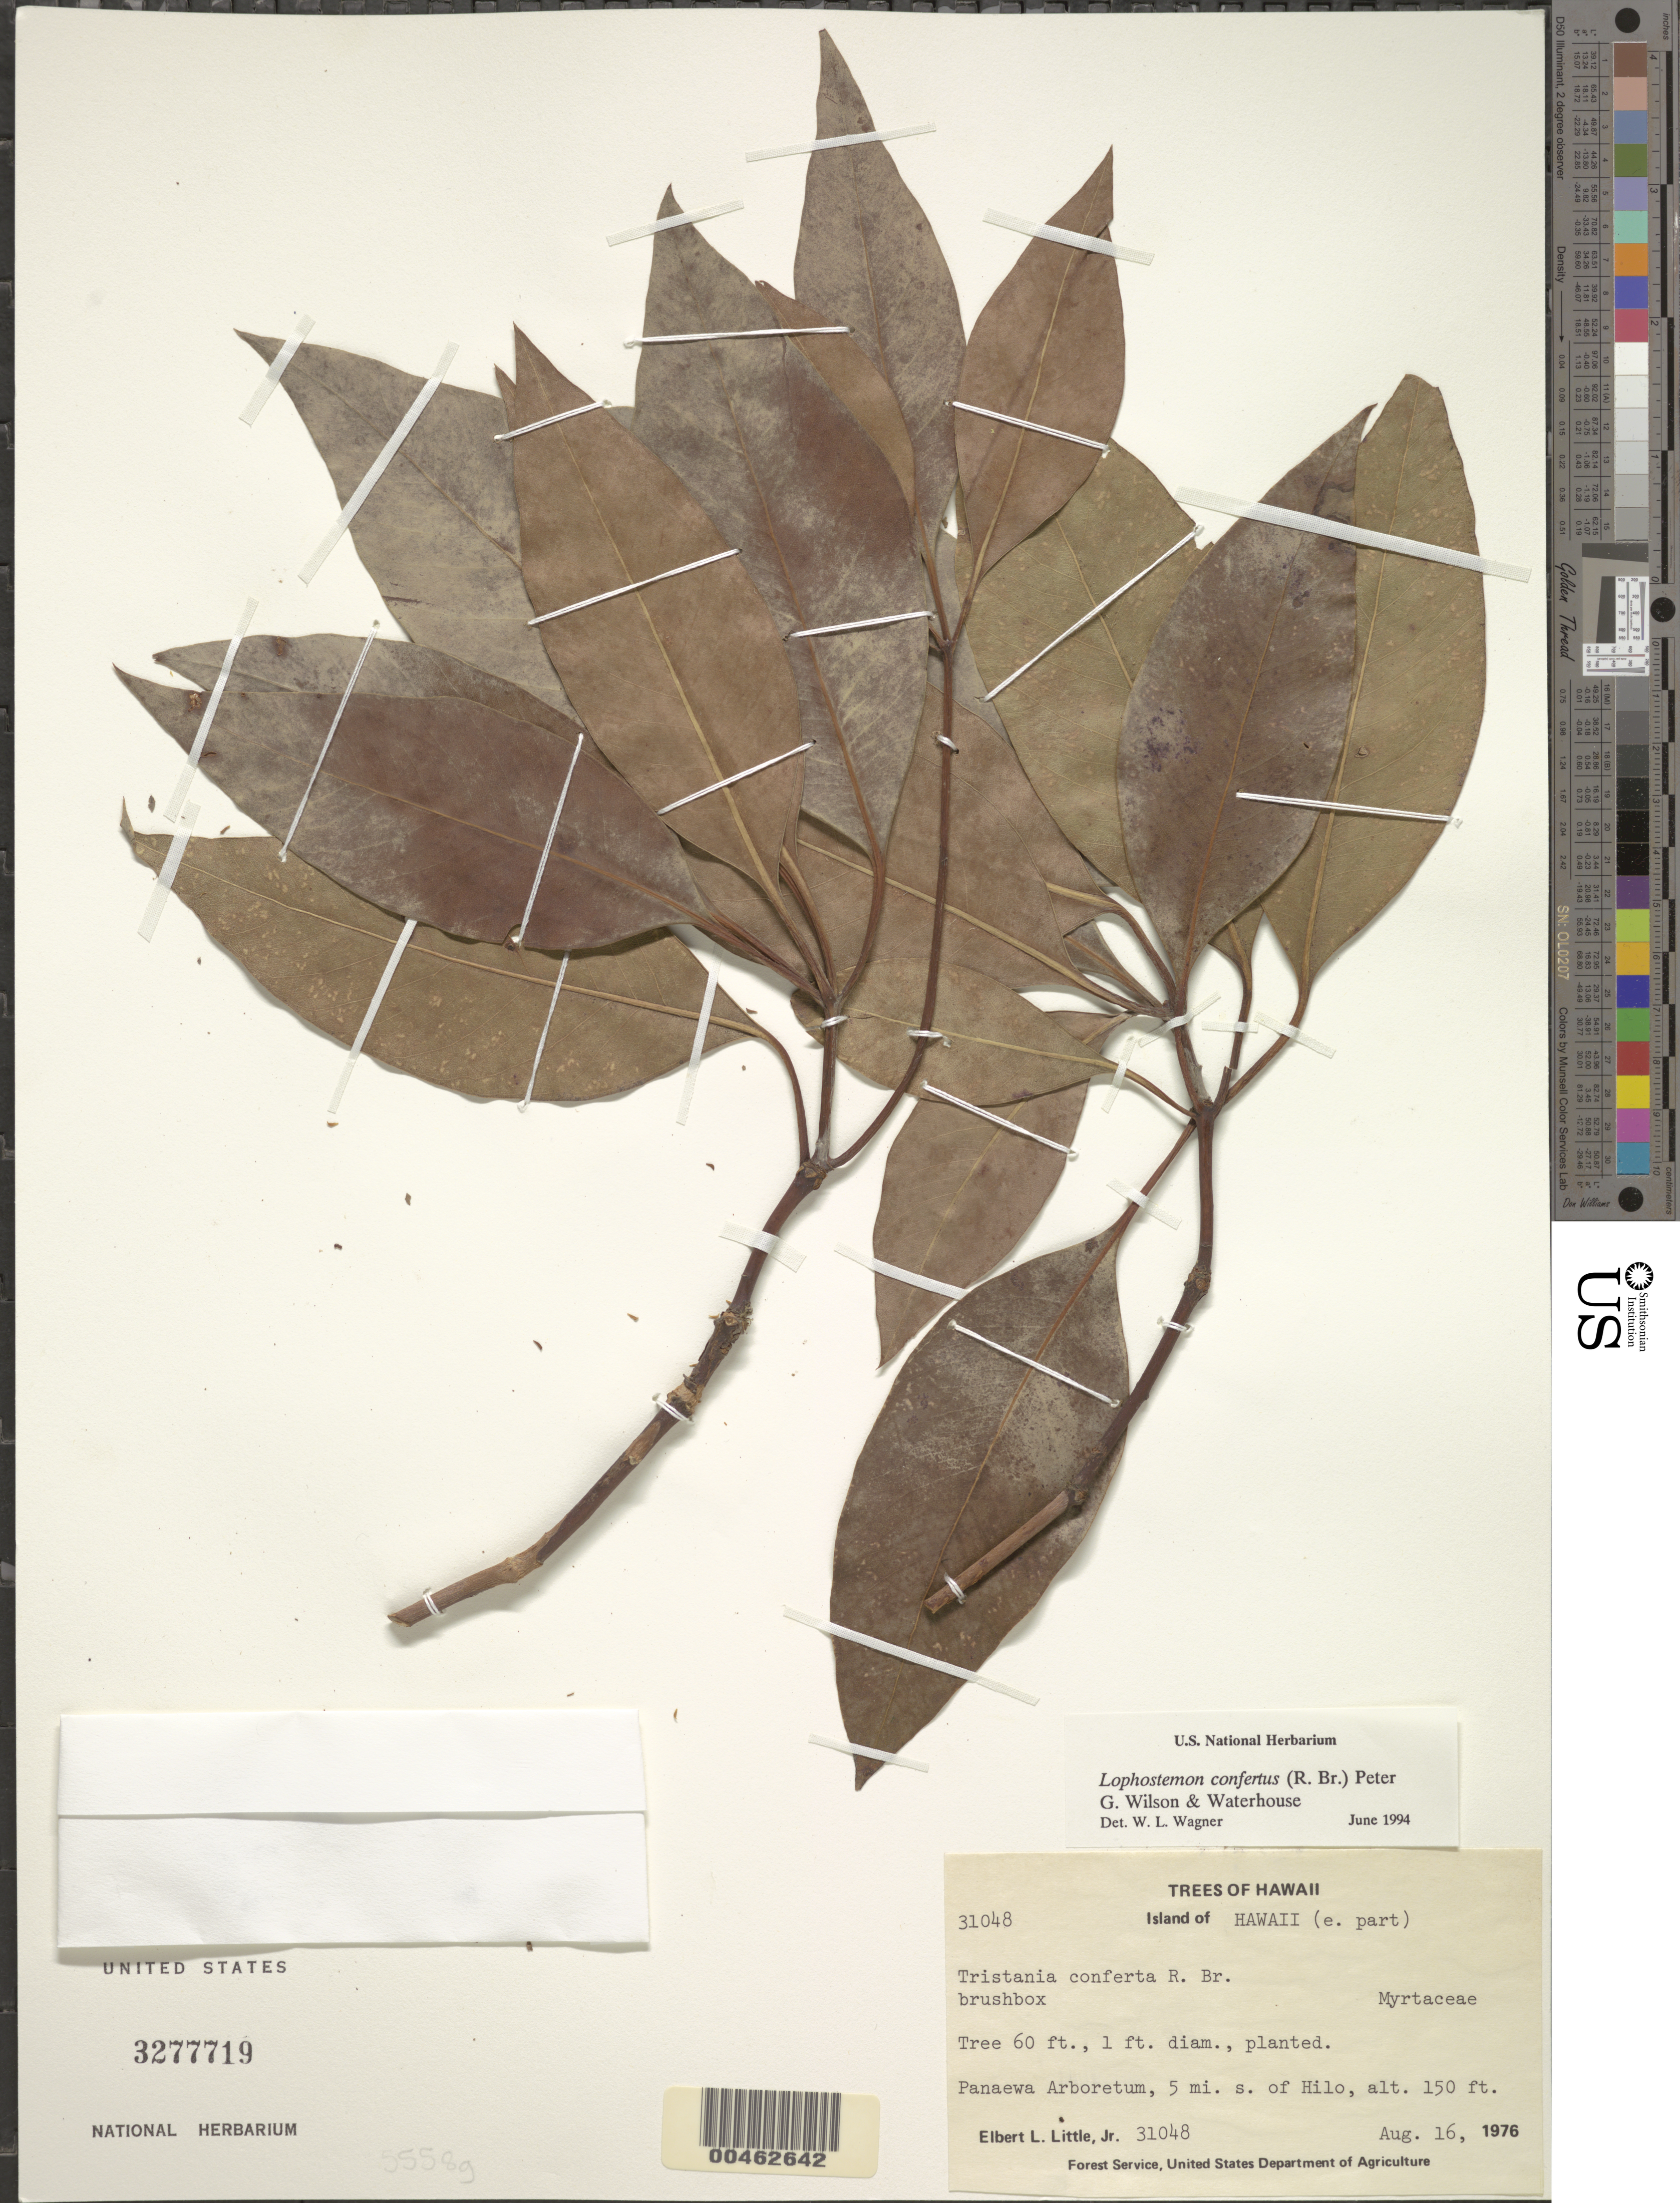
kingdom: Plantae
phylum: Tracheophyta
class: Magnoliopsida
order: Myrtales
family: Myrtaceae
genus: Lophostemon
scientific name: Lophostemon confertus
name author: (R. Br.) P.G. Wilson & J. T. Waterh.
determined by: Wagner, W. L., (BOT), Smithsonian Institution - National Museum of Natural History (UNITED STATES)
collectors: E. L. Little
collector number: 31084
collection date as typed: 16 Aug 1976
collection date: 1976-08-16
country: United States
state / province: Hawaii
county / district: Hawaii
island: Hawaii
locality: Panaewa Arboretum, 5 mi. S. of Hilo.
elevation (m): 46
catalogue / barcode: US 3277719